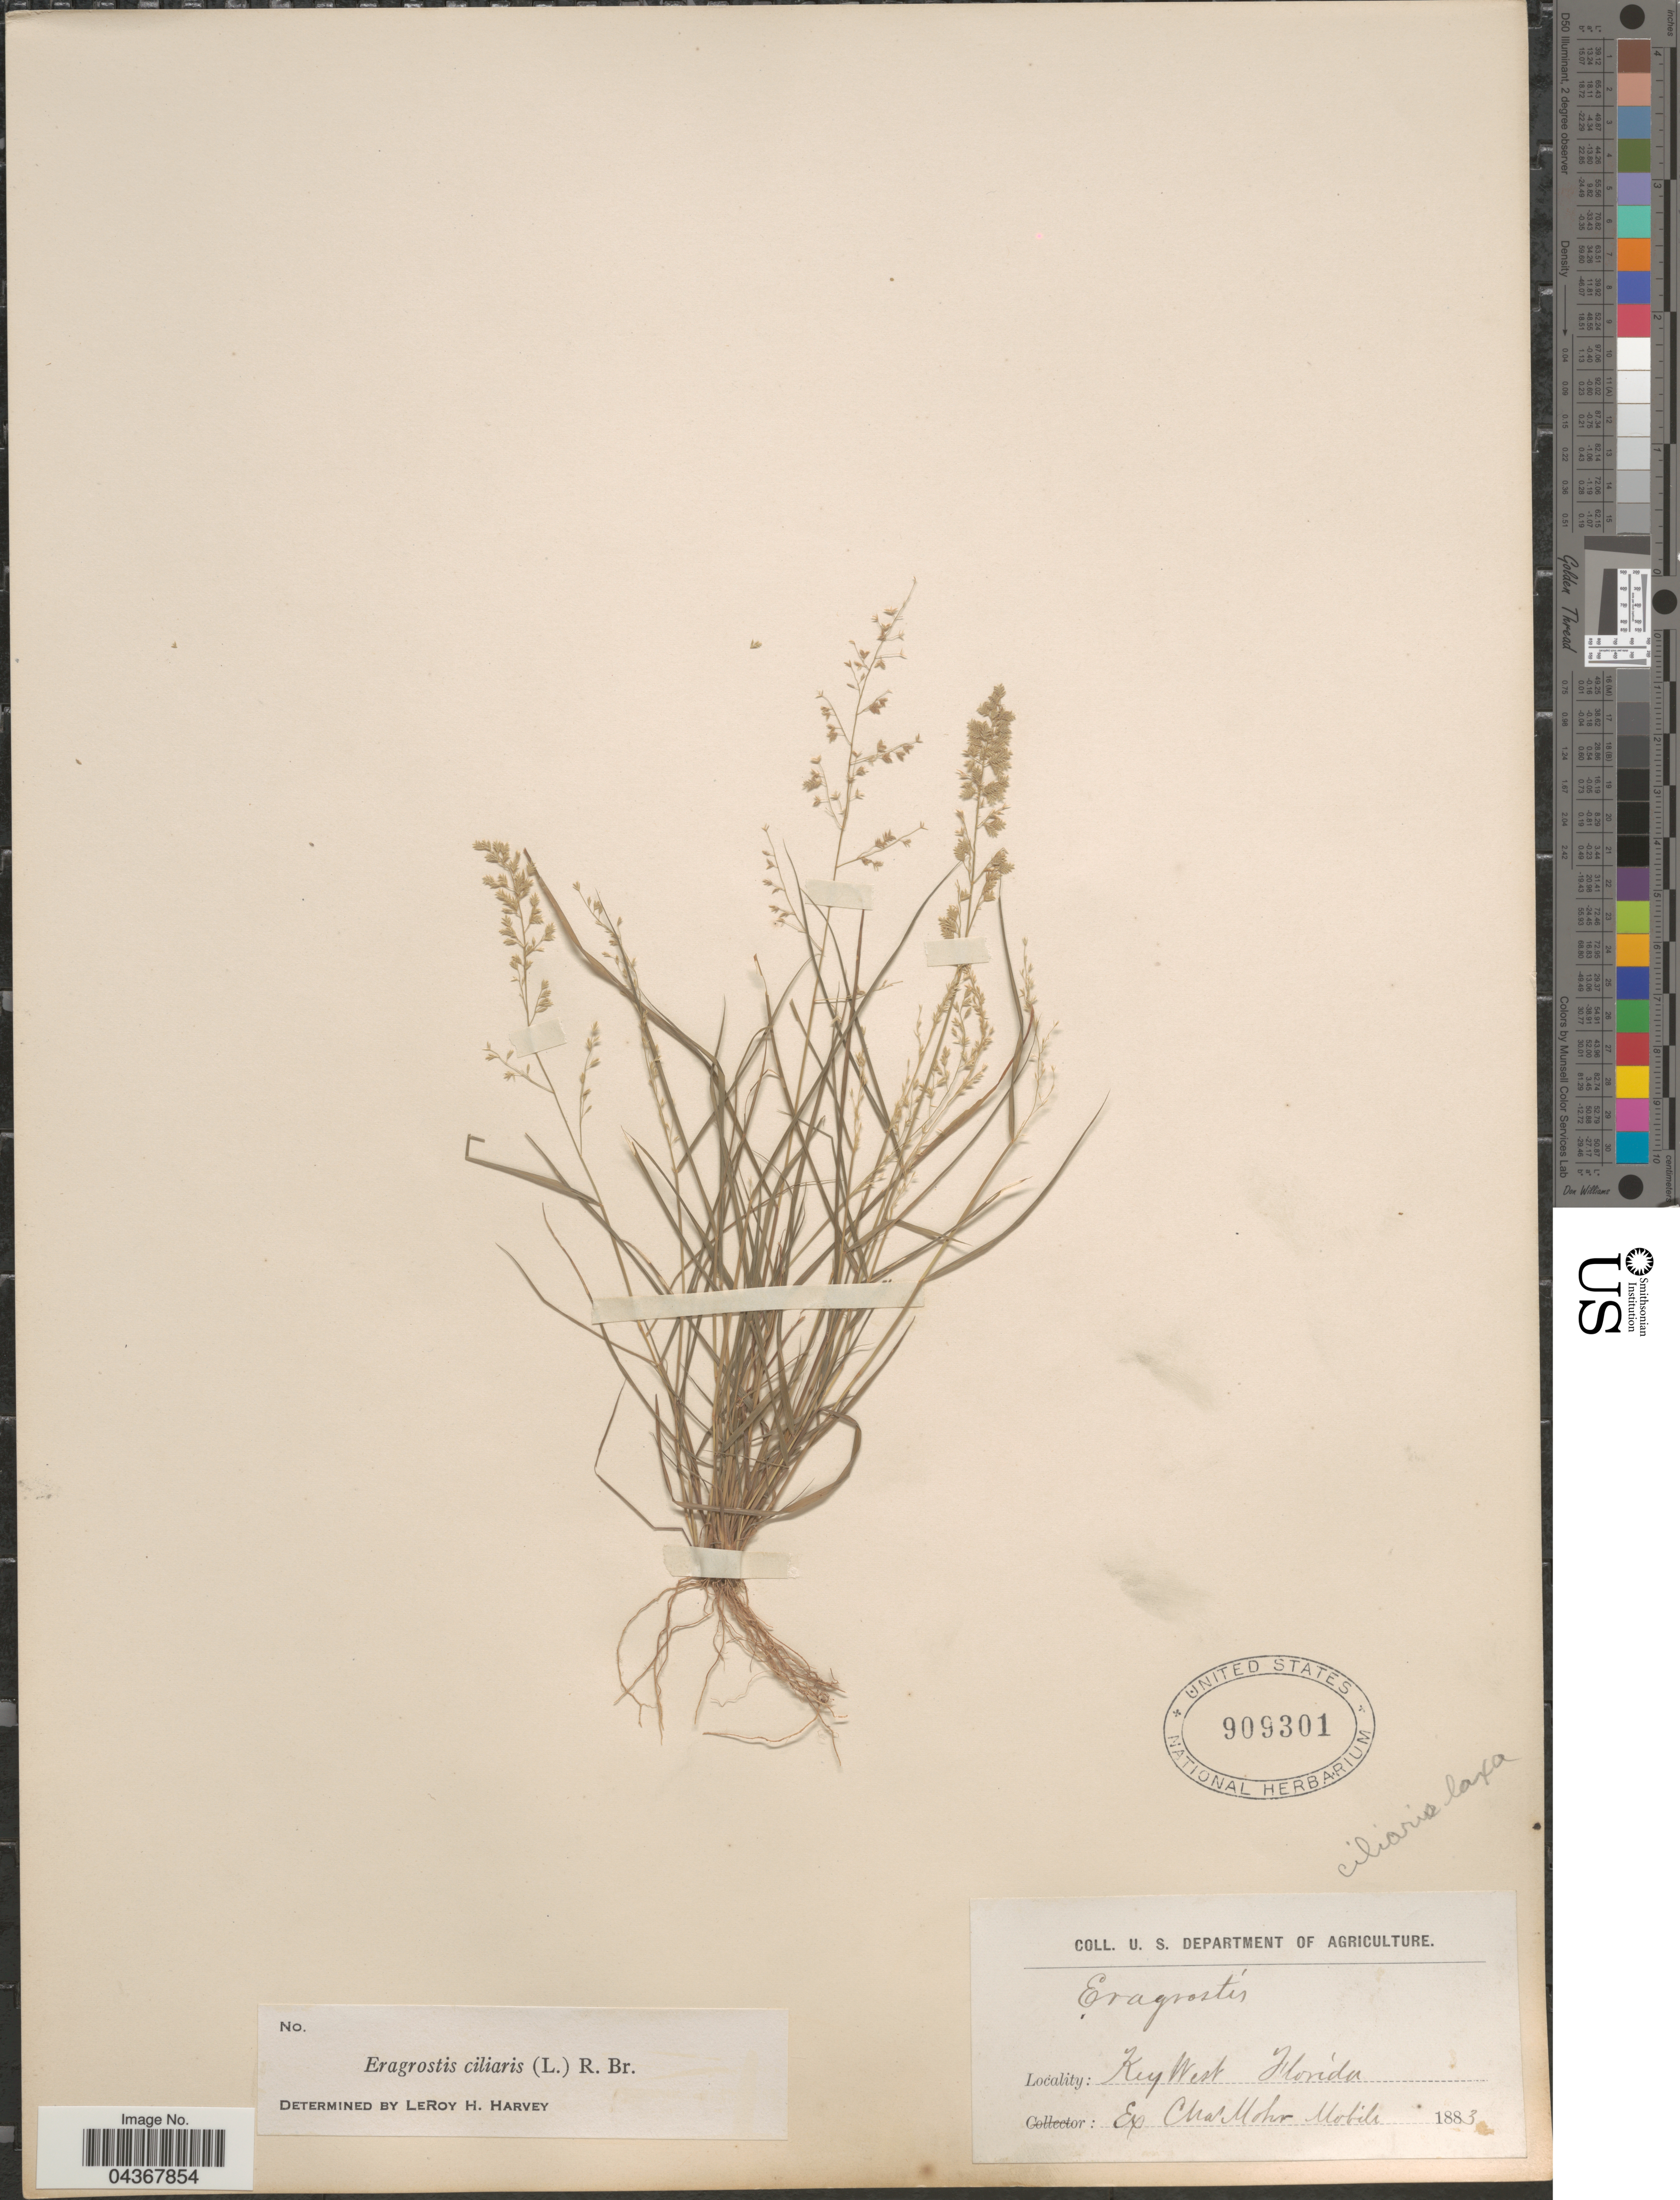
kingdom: Plantae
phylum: Tracheophyta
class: Liliopsida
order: Poales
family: Poaceae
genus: Eragrostis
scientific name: Eragrostis ciliaris var. laxa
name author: Kuntze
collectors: Mohr, C. T. (herbarium)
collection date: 1883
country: United States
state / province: Florida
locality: Key West.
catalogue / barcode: US 909301